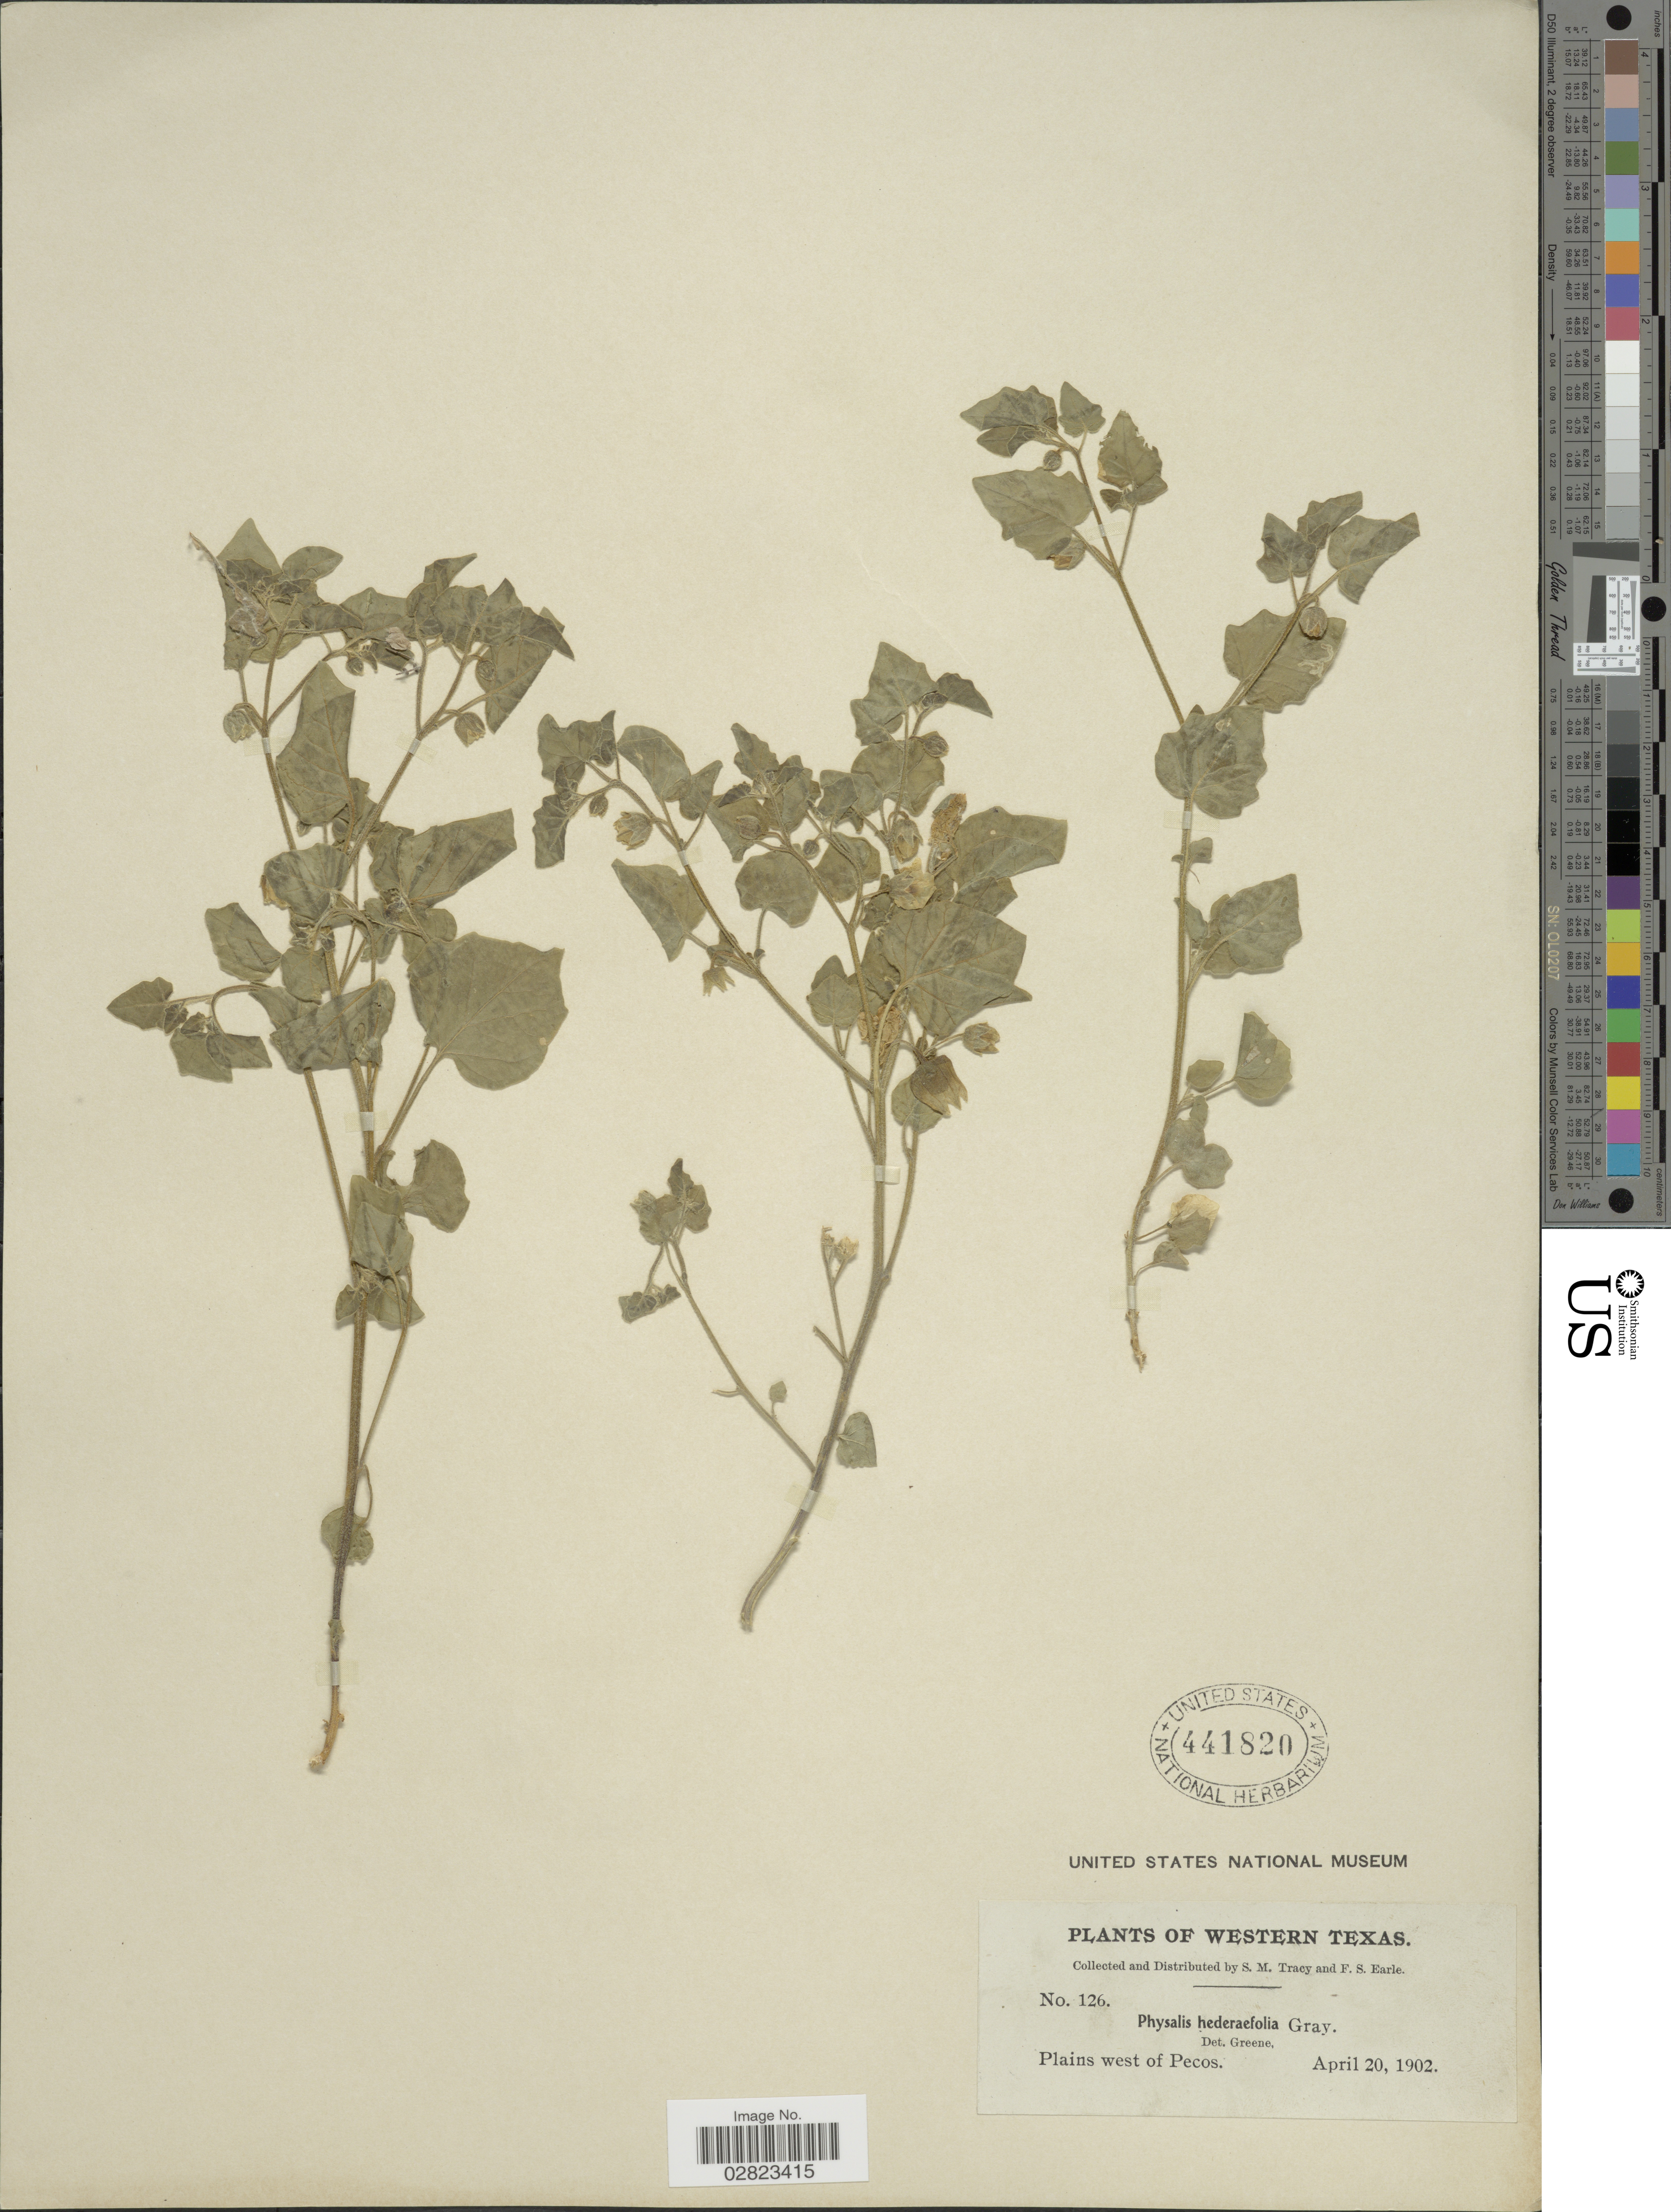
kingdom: Plantae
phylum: Tracheophyta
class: Magnoliopsida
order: Solanales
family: Solanaceae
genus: Physalis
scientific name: Physalis hederifolia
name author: A. Gray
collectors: S. M. Tracy & F. S. Earle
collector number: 126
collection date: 1902-04-20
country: United States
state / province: Texas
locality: Western Texas. Plains west of Pecos.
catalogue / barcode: US 441820